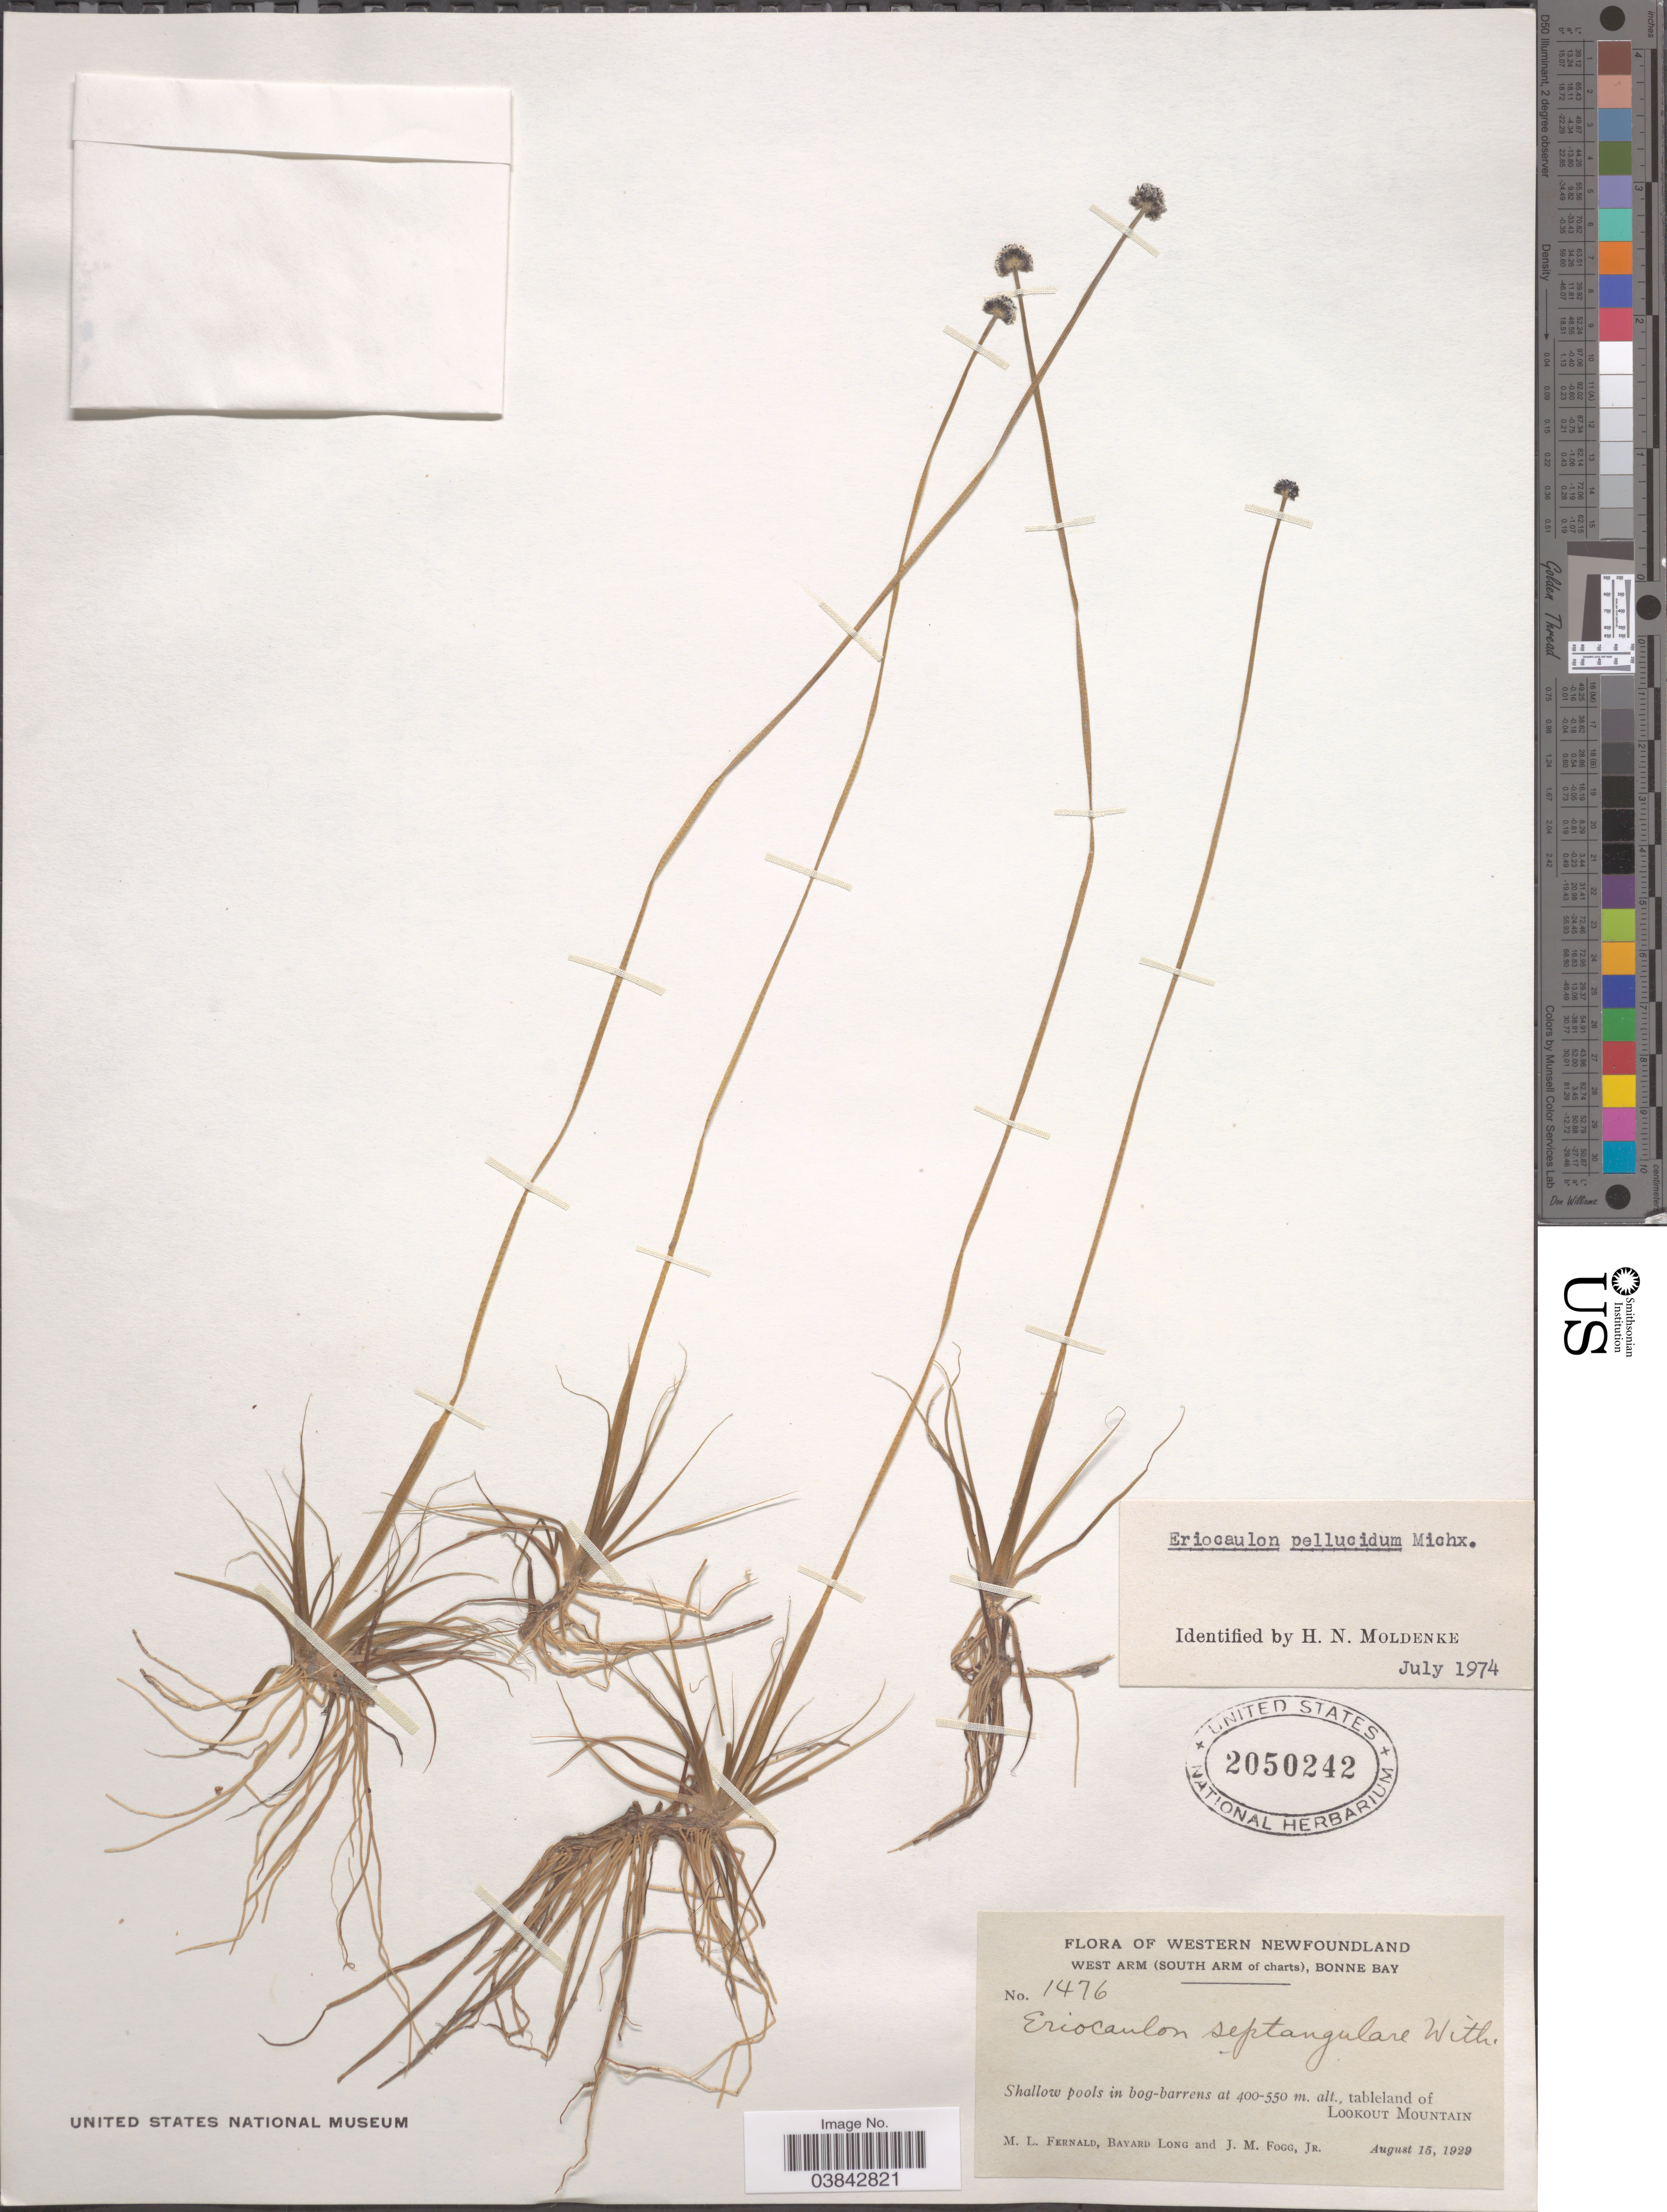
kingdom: Plantae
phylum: Tracheophyta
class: Liliopsida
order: Poales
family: Eriocaulaceae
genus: Eriocaulon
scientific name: Eriocaulon aquaticum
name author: (Hill) Druce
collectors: M. L. Fernald, B. Long & J. Fogg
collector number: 1476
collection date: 1929-08-15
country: Canada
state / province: Newfoundland and Labrador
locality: Western Newfoundland. West Arm (South Arm of charts), Bonne bay. Tableland of Lookout Mountain.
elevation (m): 400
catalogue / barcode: US 2050242